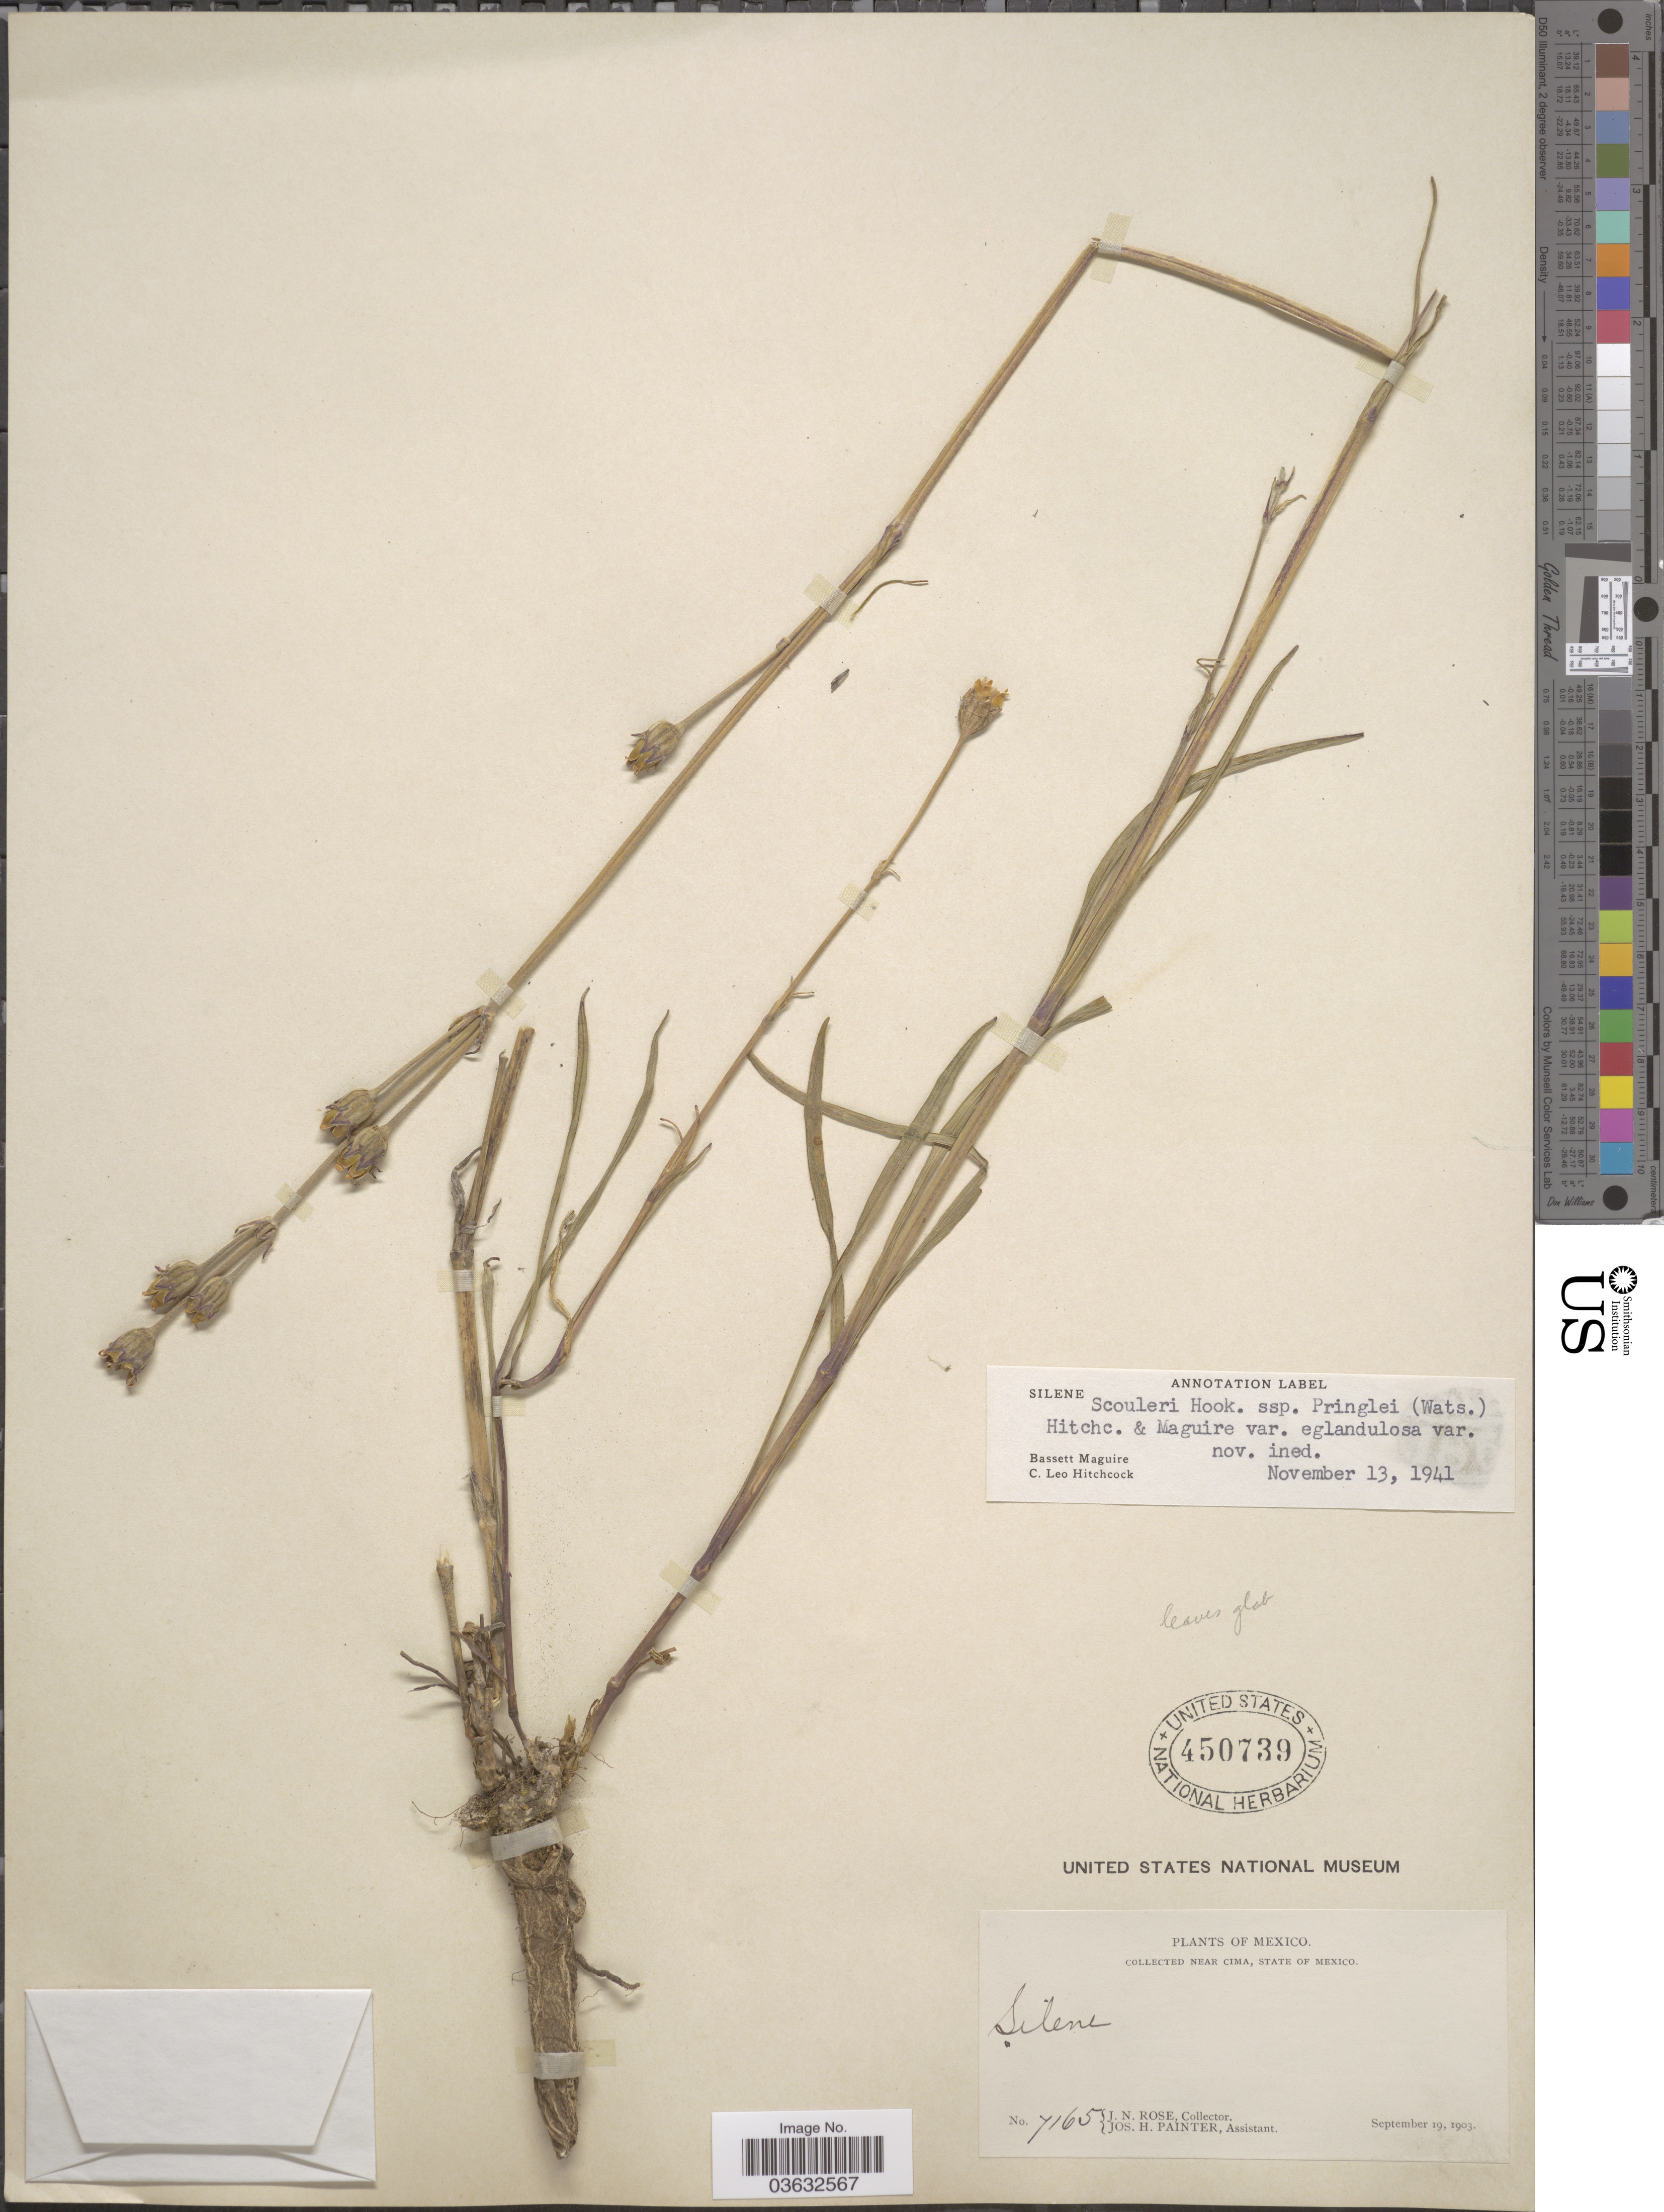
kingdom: Plantae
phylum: Tracheophyta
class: Magnoliopsida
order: Caryophyllales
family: Caryophyllaceae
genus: Silene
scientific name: Silene scouleri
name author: Hook.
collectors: J. N. Rose & J. H. Painter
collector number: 7165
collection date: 1903-09-19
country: Mexico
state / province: México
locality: Near Cima.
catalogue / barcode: US 450739